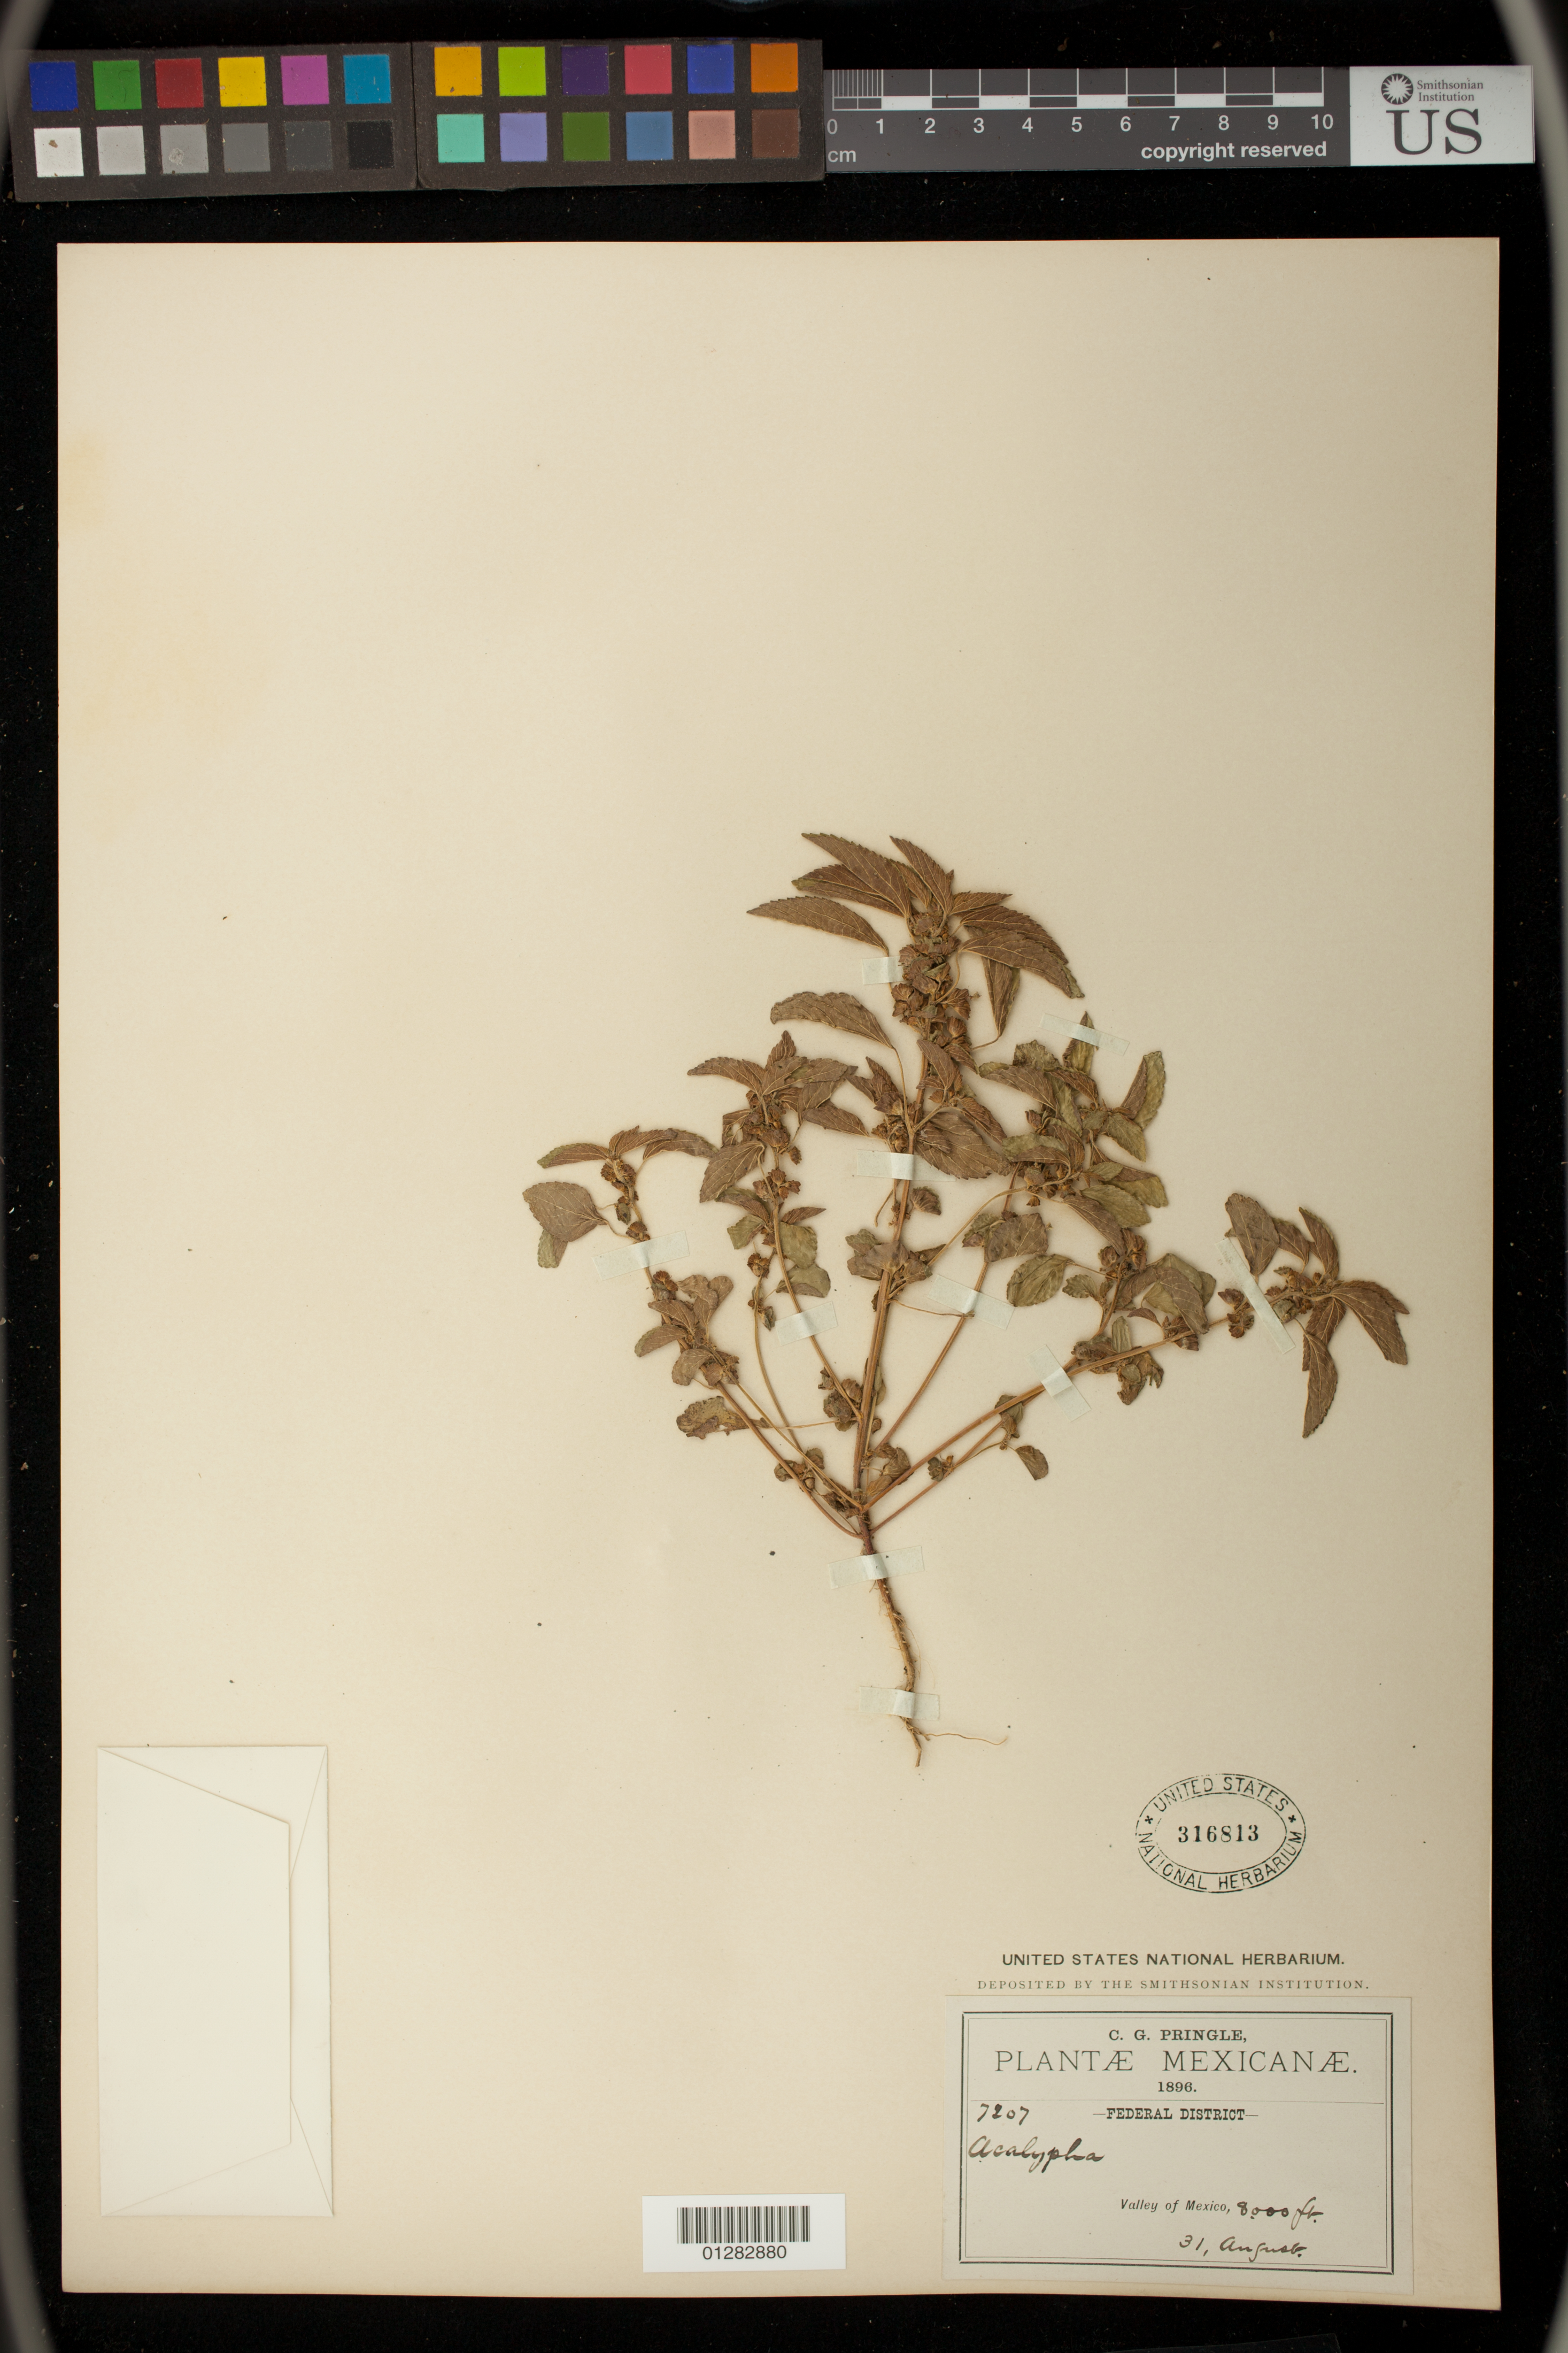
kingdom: Plantae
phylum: Tracheophyta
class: Magnoliopsida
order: Malpighiales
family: Euphorbiaceae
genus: Acalypha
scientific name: Acalypha sp.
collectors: C. G. Pringle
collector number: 7207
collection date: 1896-08-31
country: Mexico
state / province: Distrito Federal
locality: Valley of Mexico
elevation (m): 2438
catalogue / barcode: US 316813